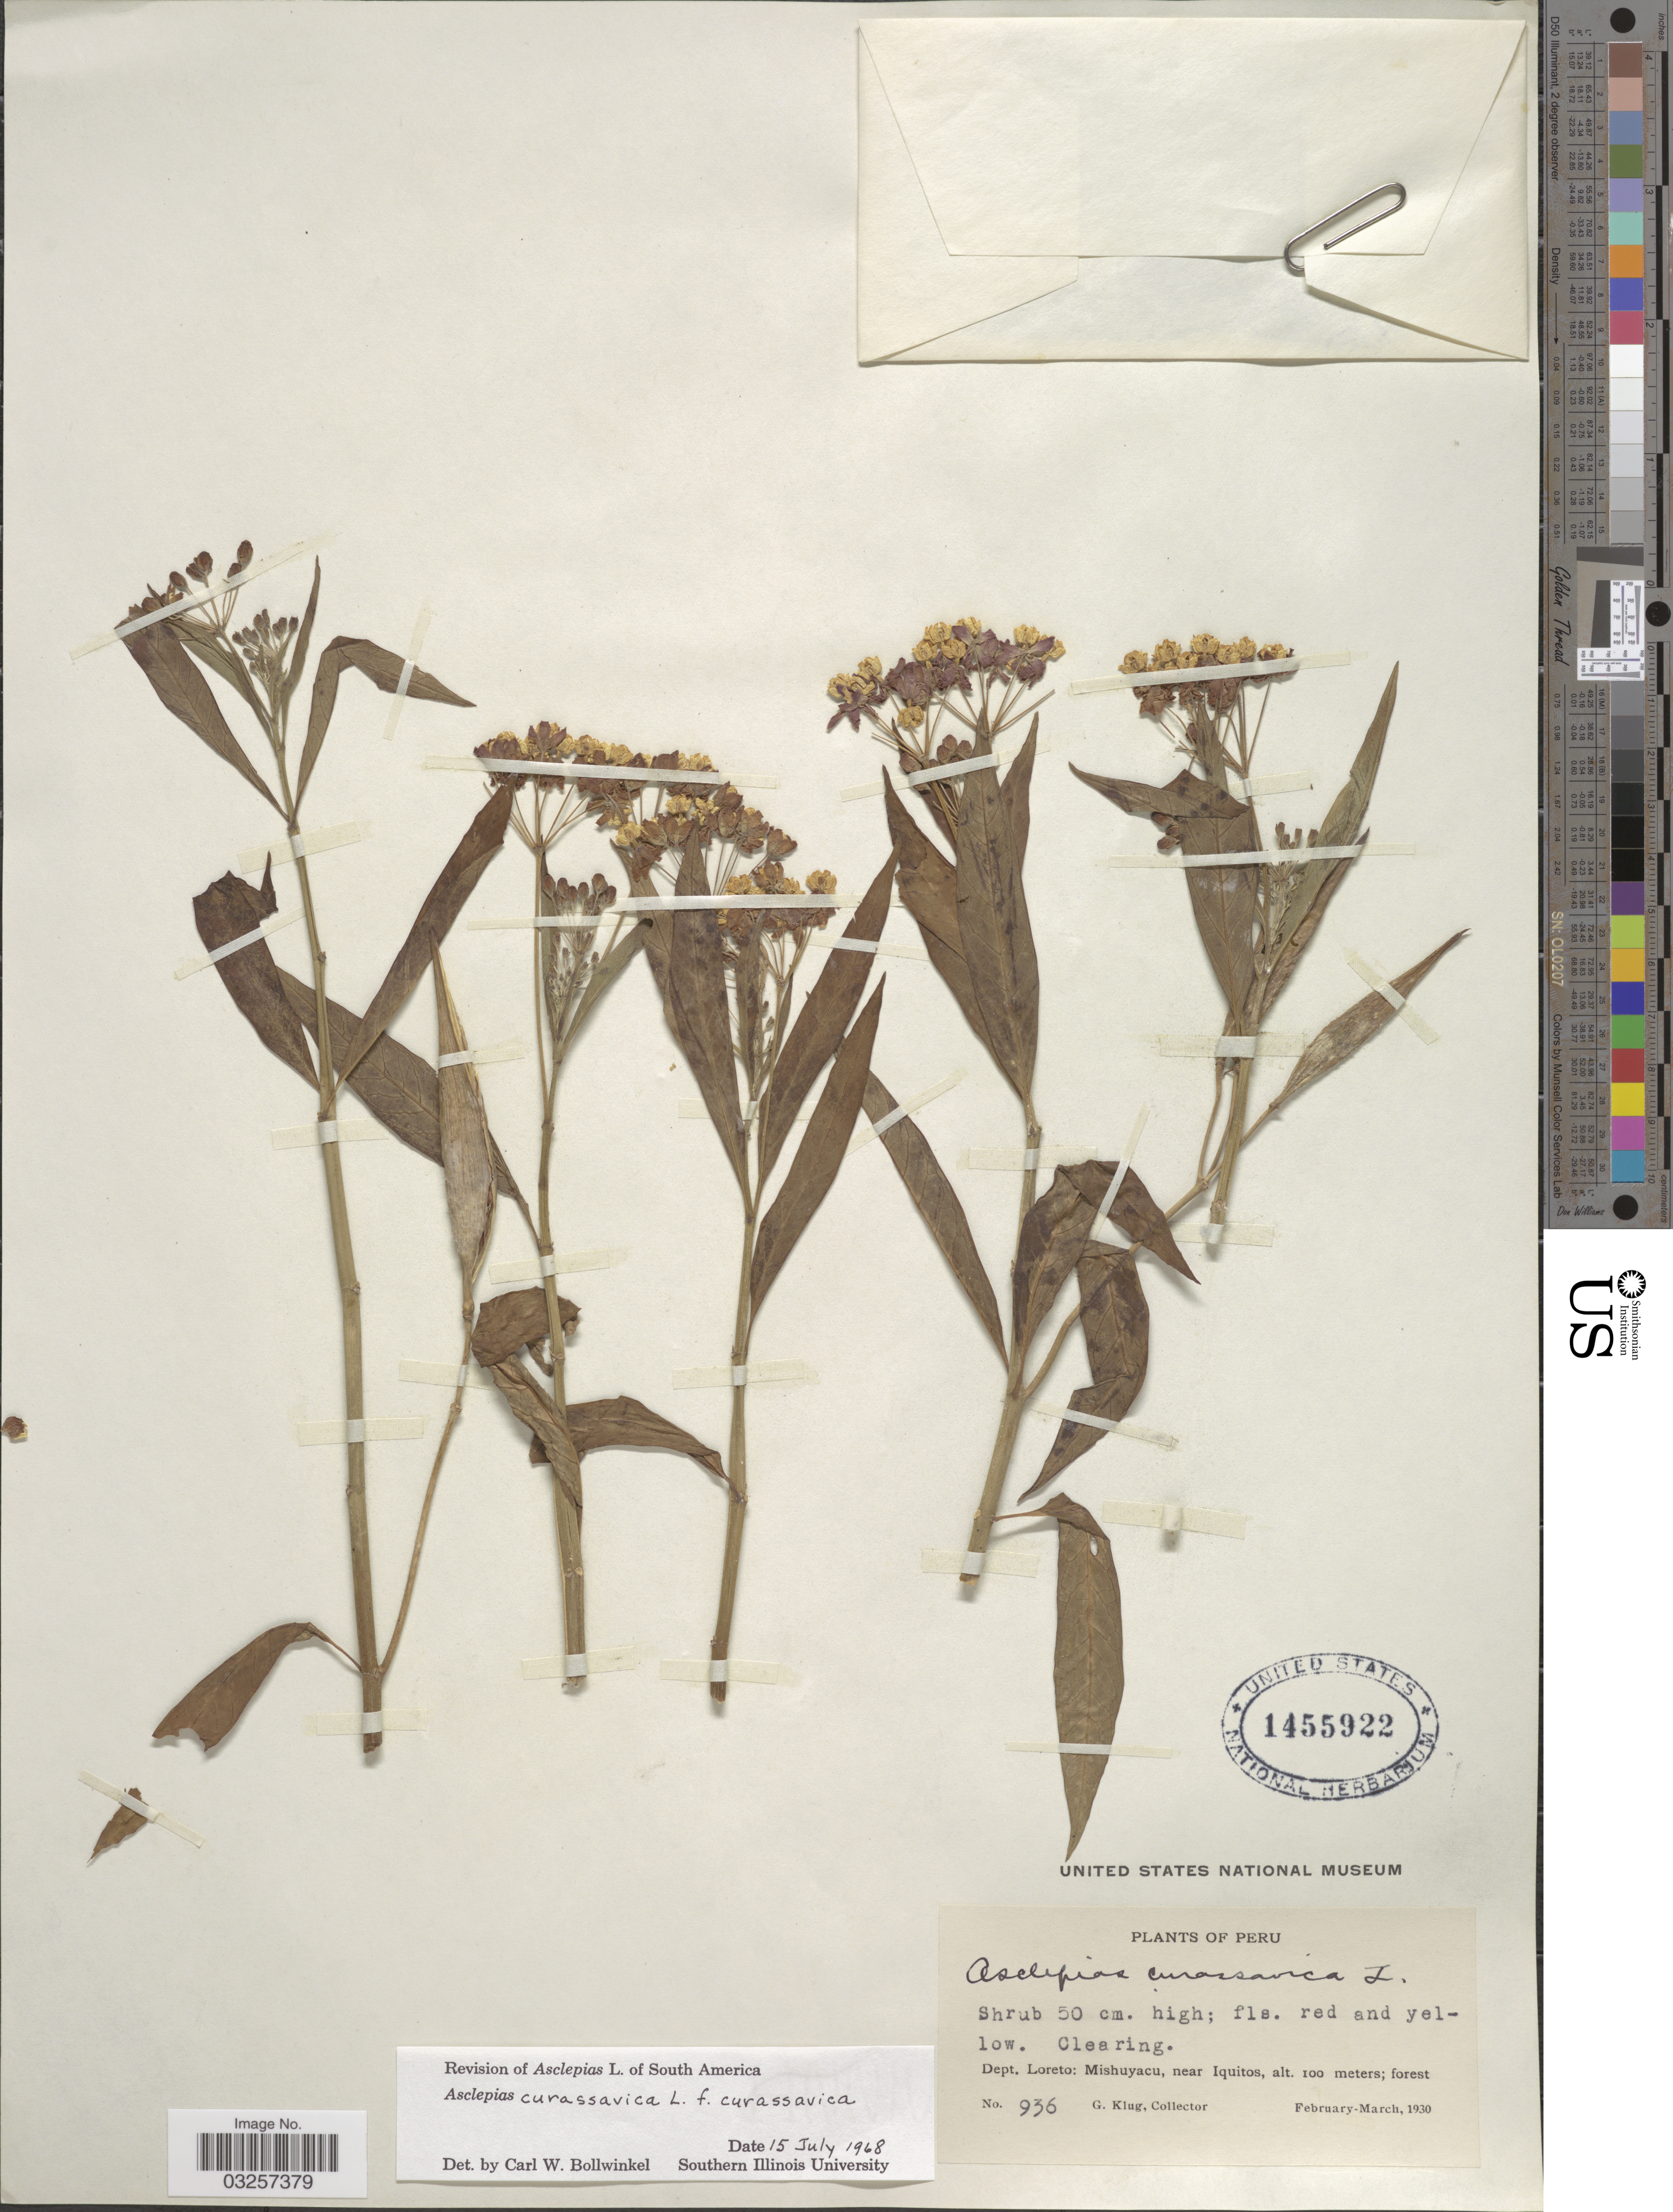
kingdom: Plantae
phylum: Tracheophyta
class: Magnoliopsida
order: Gentianales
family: Apocynaceae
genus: Asclepias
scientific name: Asclepias curassavica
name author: L.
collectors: G. Klug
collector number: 936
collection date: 1930-02/1930-03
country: Peru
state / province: Loreto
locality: Dept. Loreto: Mishuyacu, near Iquitos.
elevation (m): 100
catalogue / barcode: US 1455922